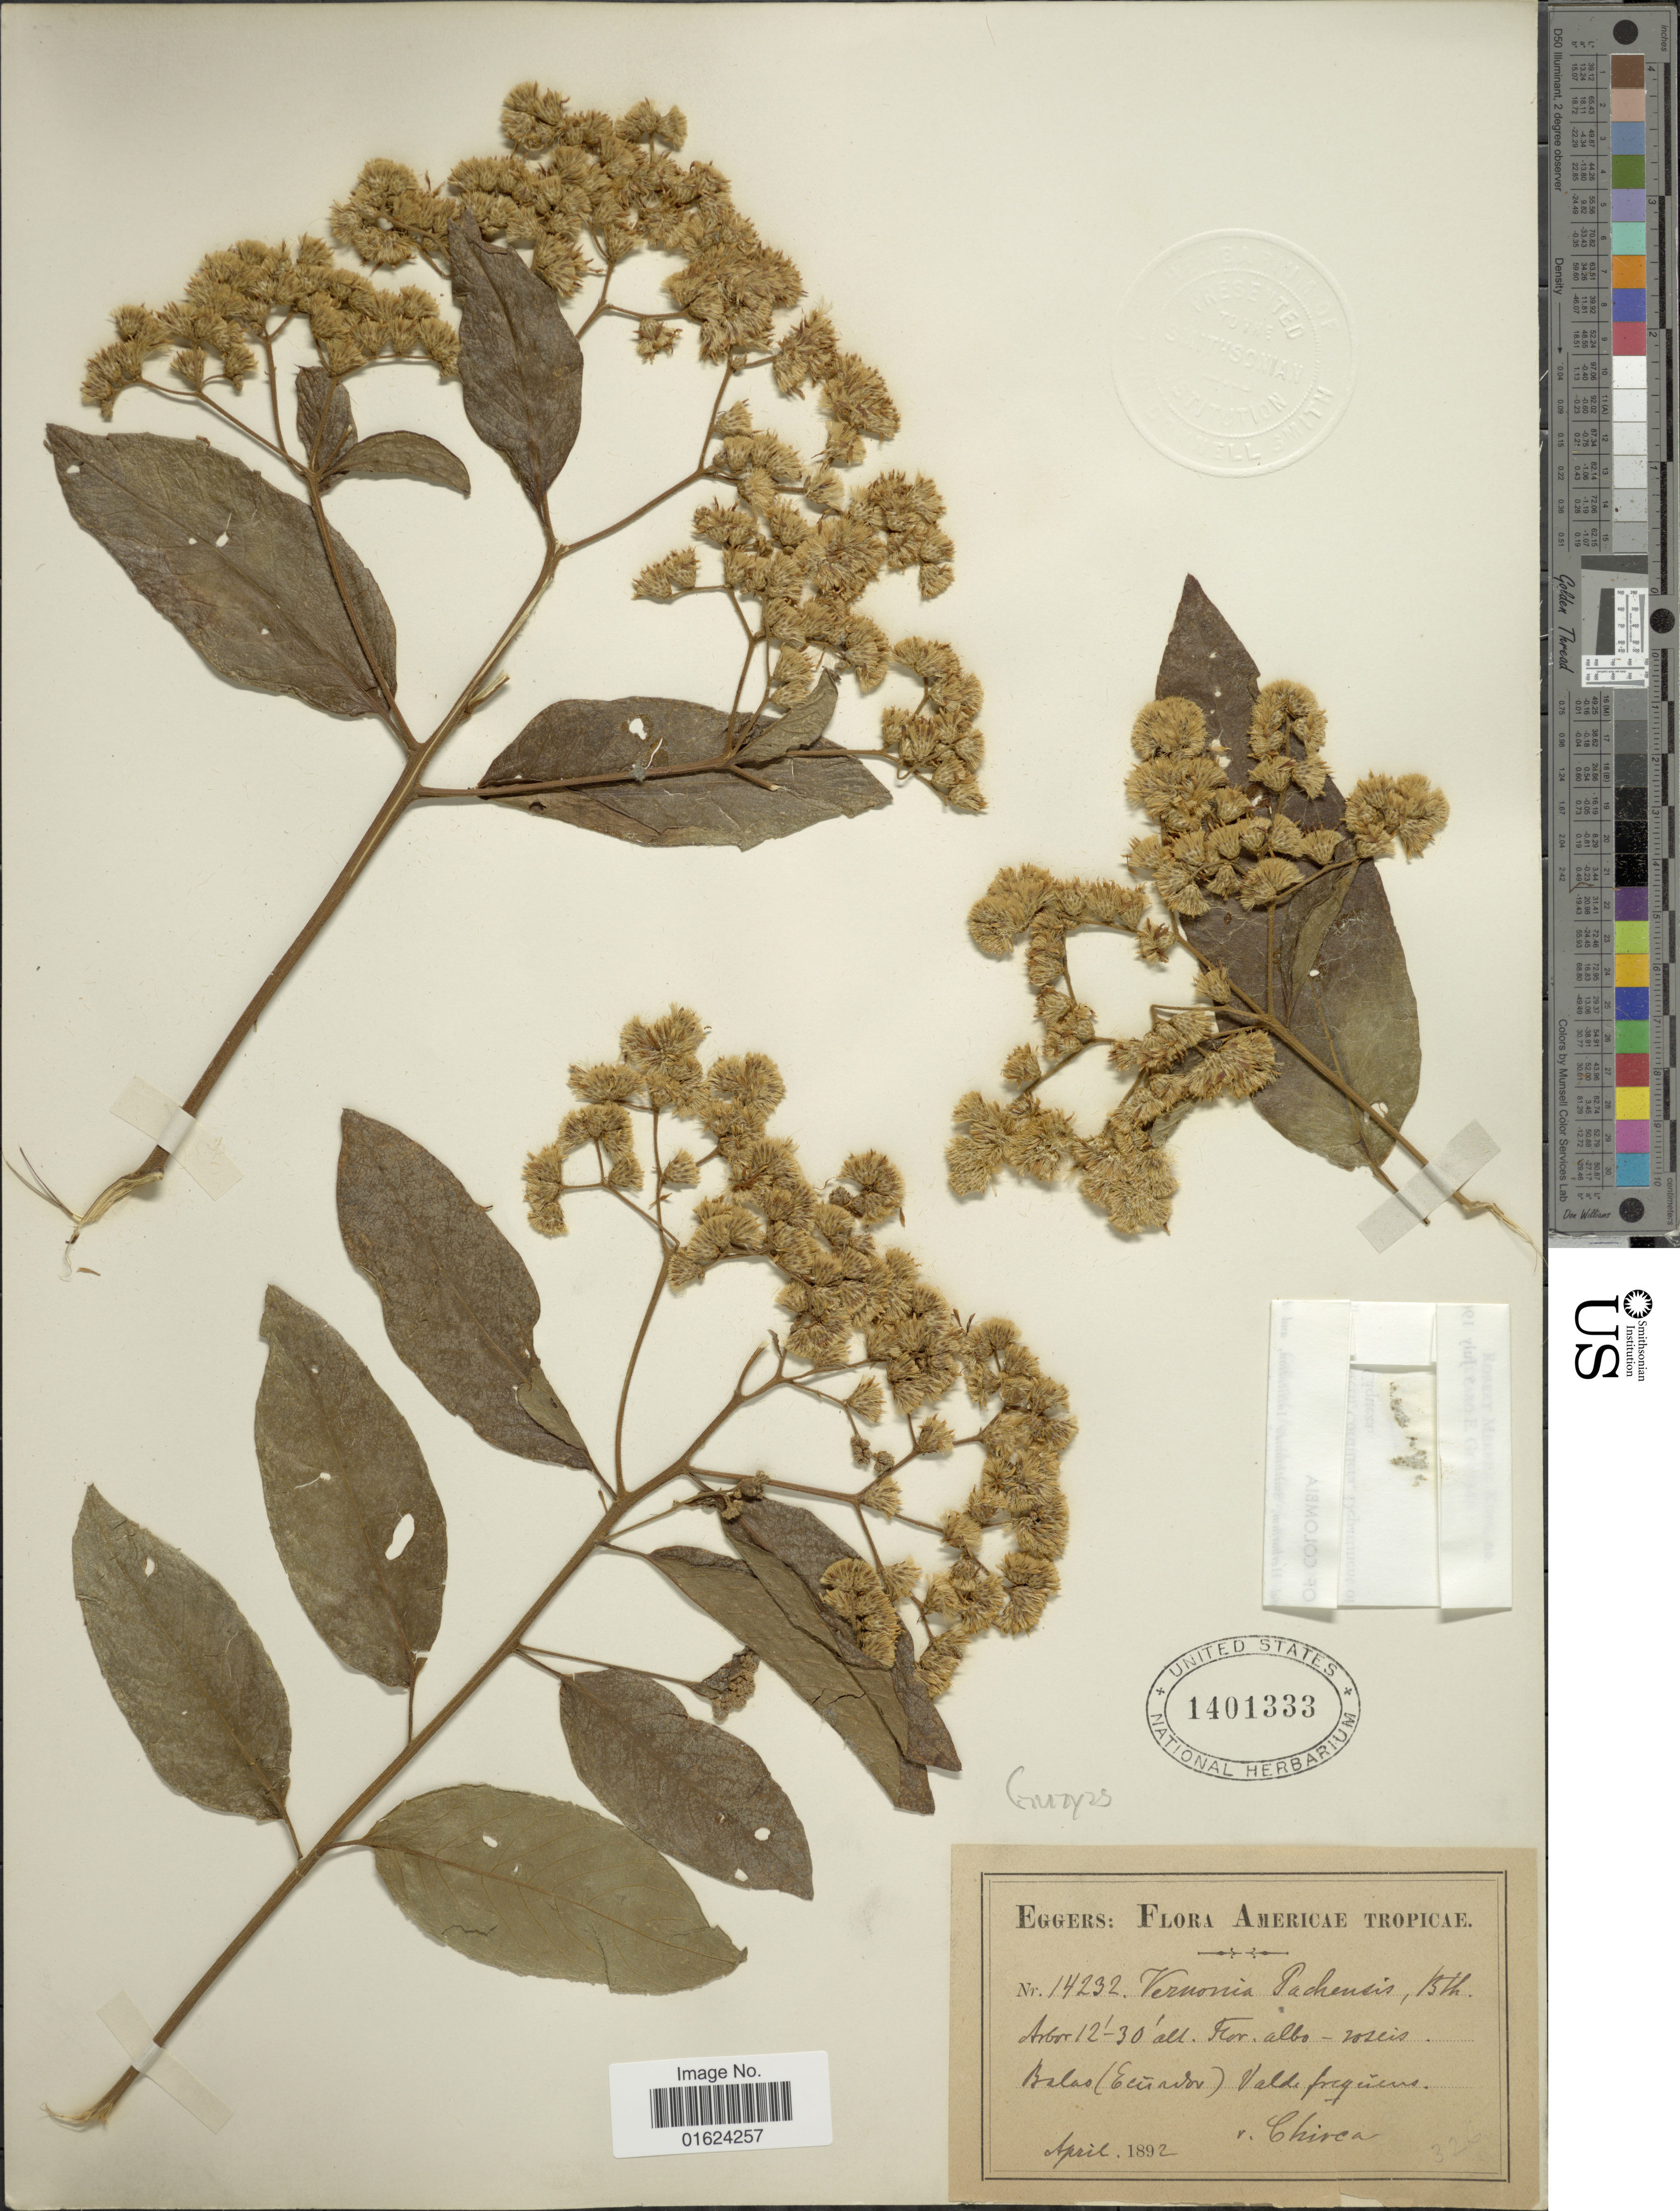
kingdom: Plantae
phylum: Tracheophyta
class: Magnoliopsida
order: Asterales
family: Asteraceae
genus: Vernonanthura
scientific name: Vernonanthura patens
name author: (Kunth) H. Rob.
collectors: -. Eggers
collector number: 14232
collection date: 1892-04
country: Ecuador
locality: Balao (Ecuador) Valde frequens.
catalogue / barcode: US 1401333